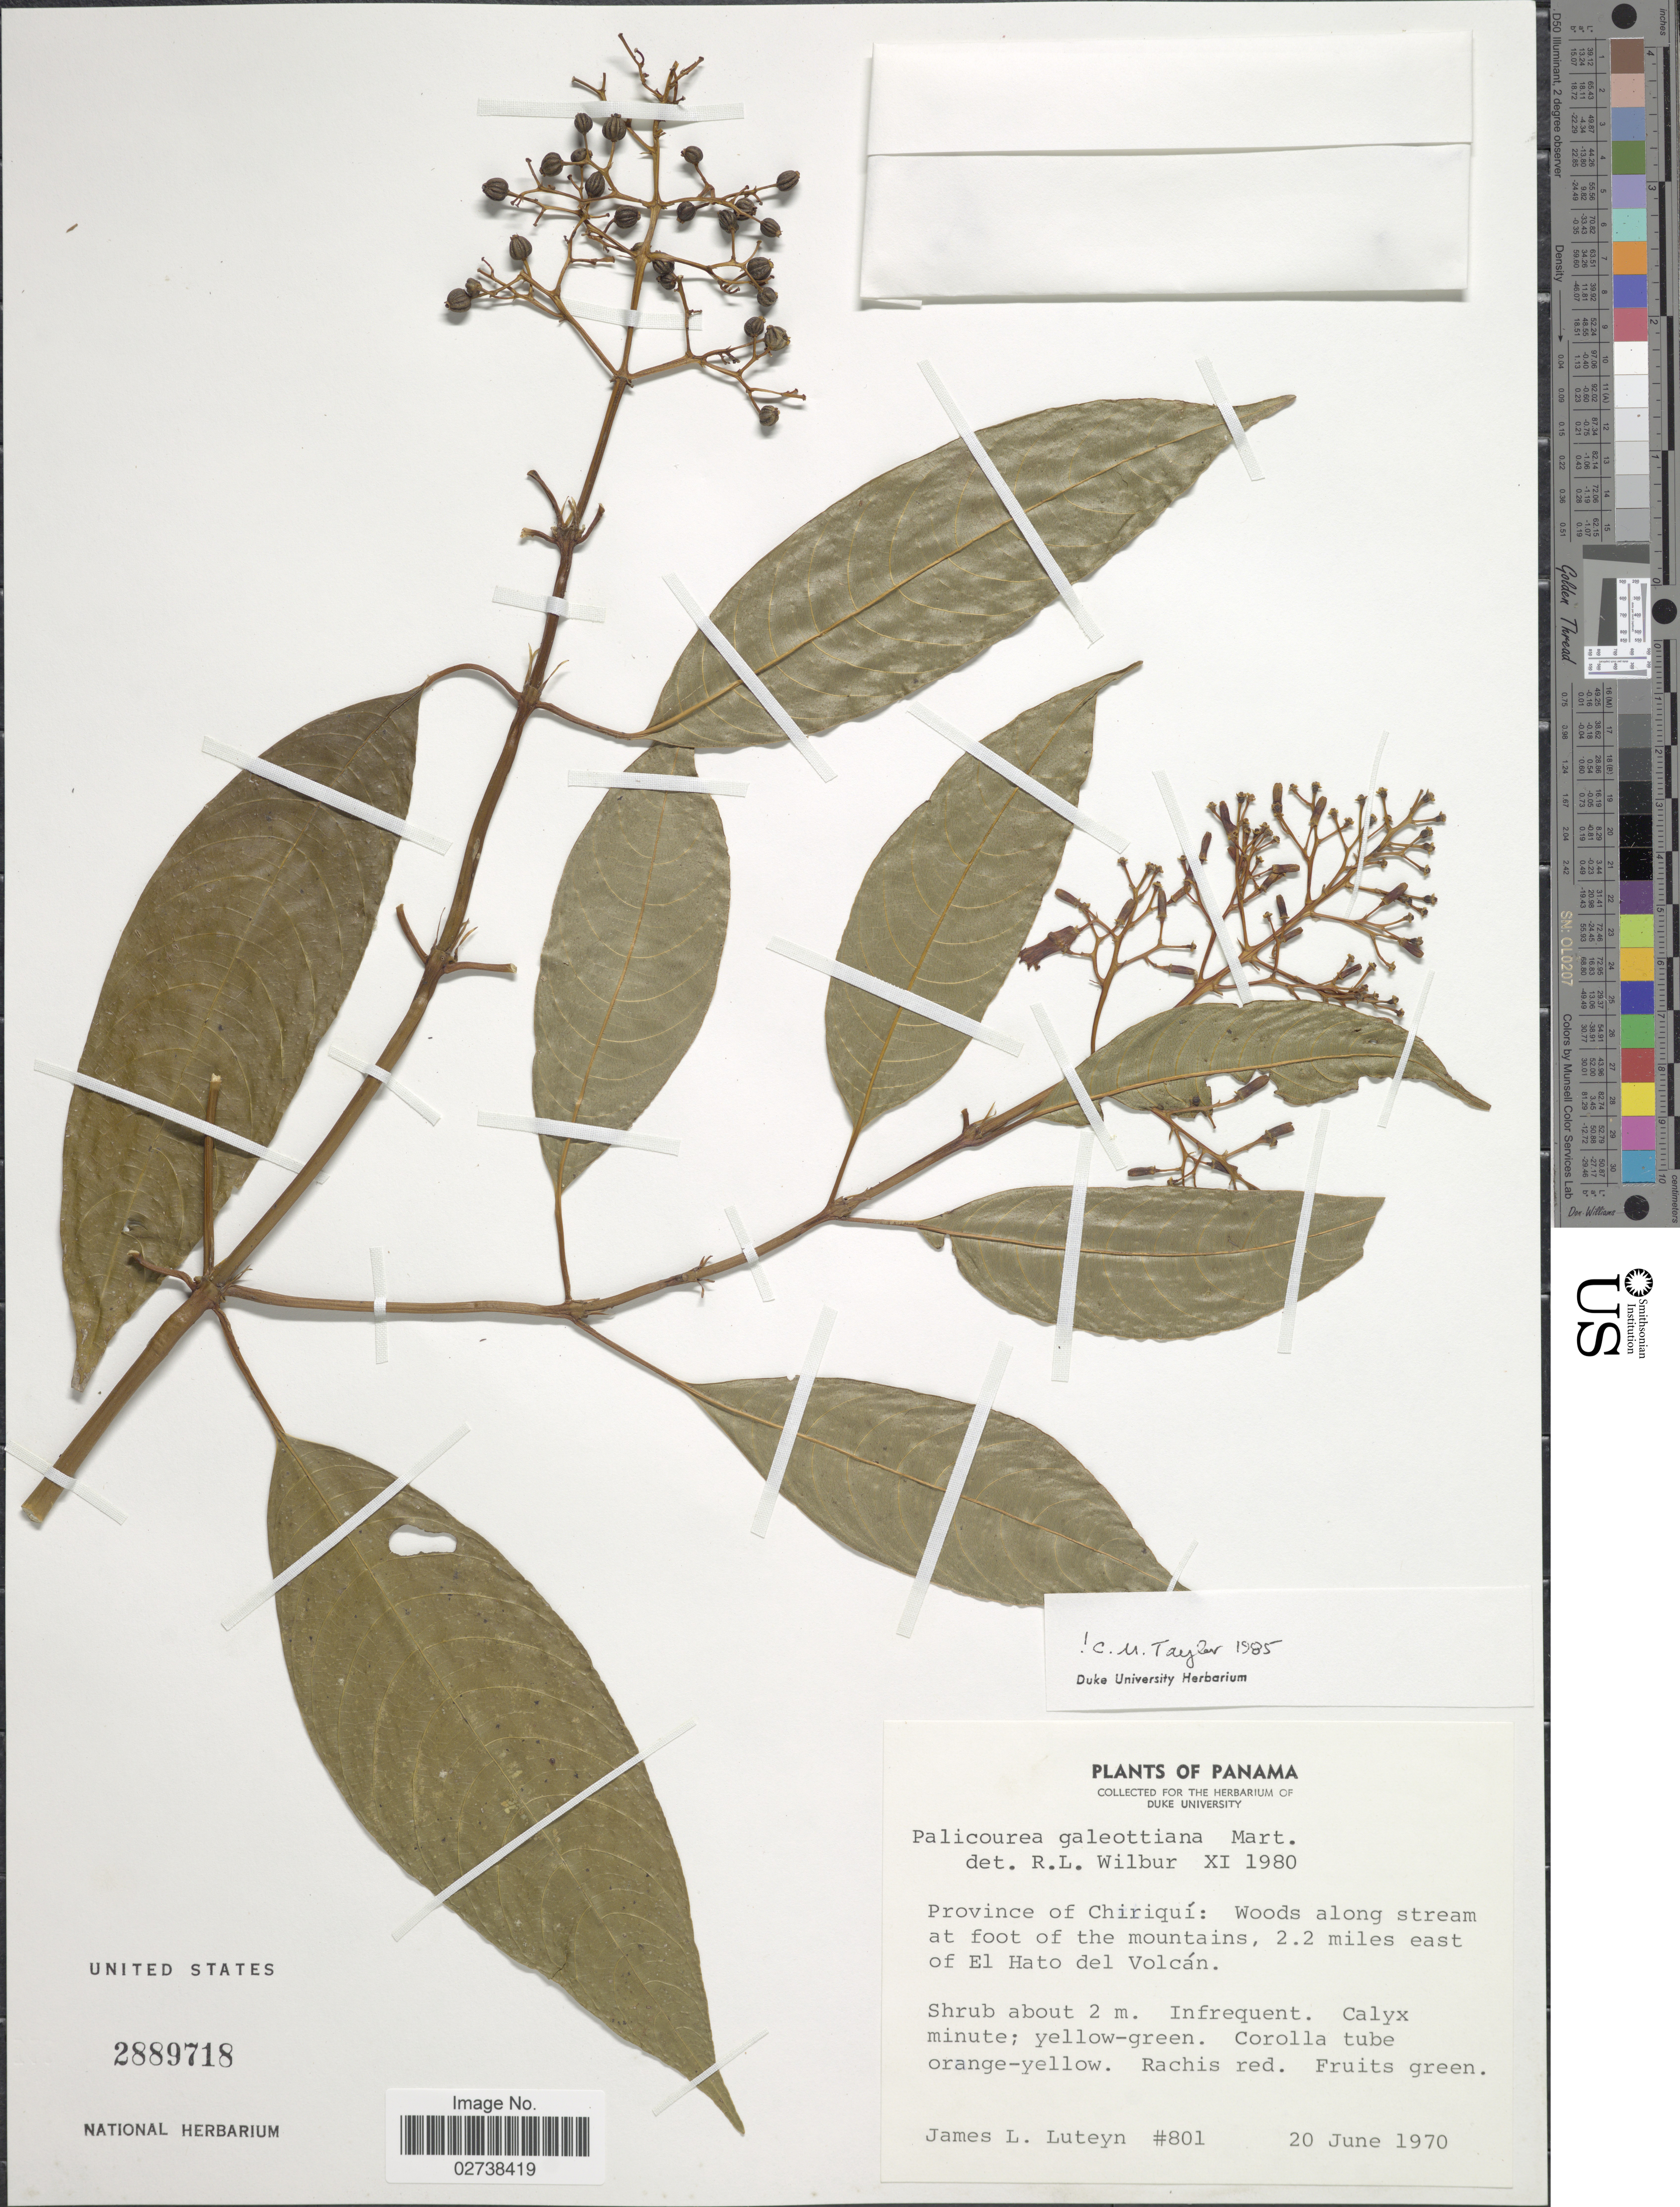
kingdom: Plantae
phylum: Tracheophyta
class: Magnoliopsida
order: Gentianales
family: Rubiaceae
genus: Palicourea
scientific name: Palicourea galeottiana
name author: M. Martens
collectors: J. L. Luteyn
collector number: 801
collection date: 1970-06-20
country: Panama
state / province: Chiriqui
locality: Province of Chiriqui: Woods along stream at foot of the mountains, 2.2 miles east of El Hato del Volcan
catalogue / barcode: US 2889718